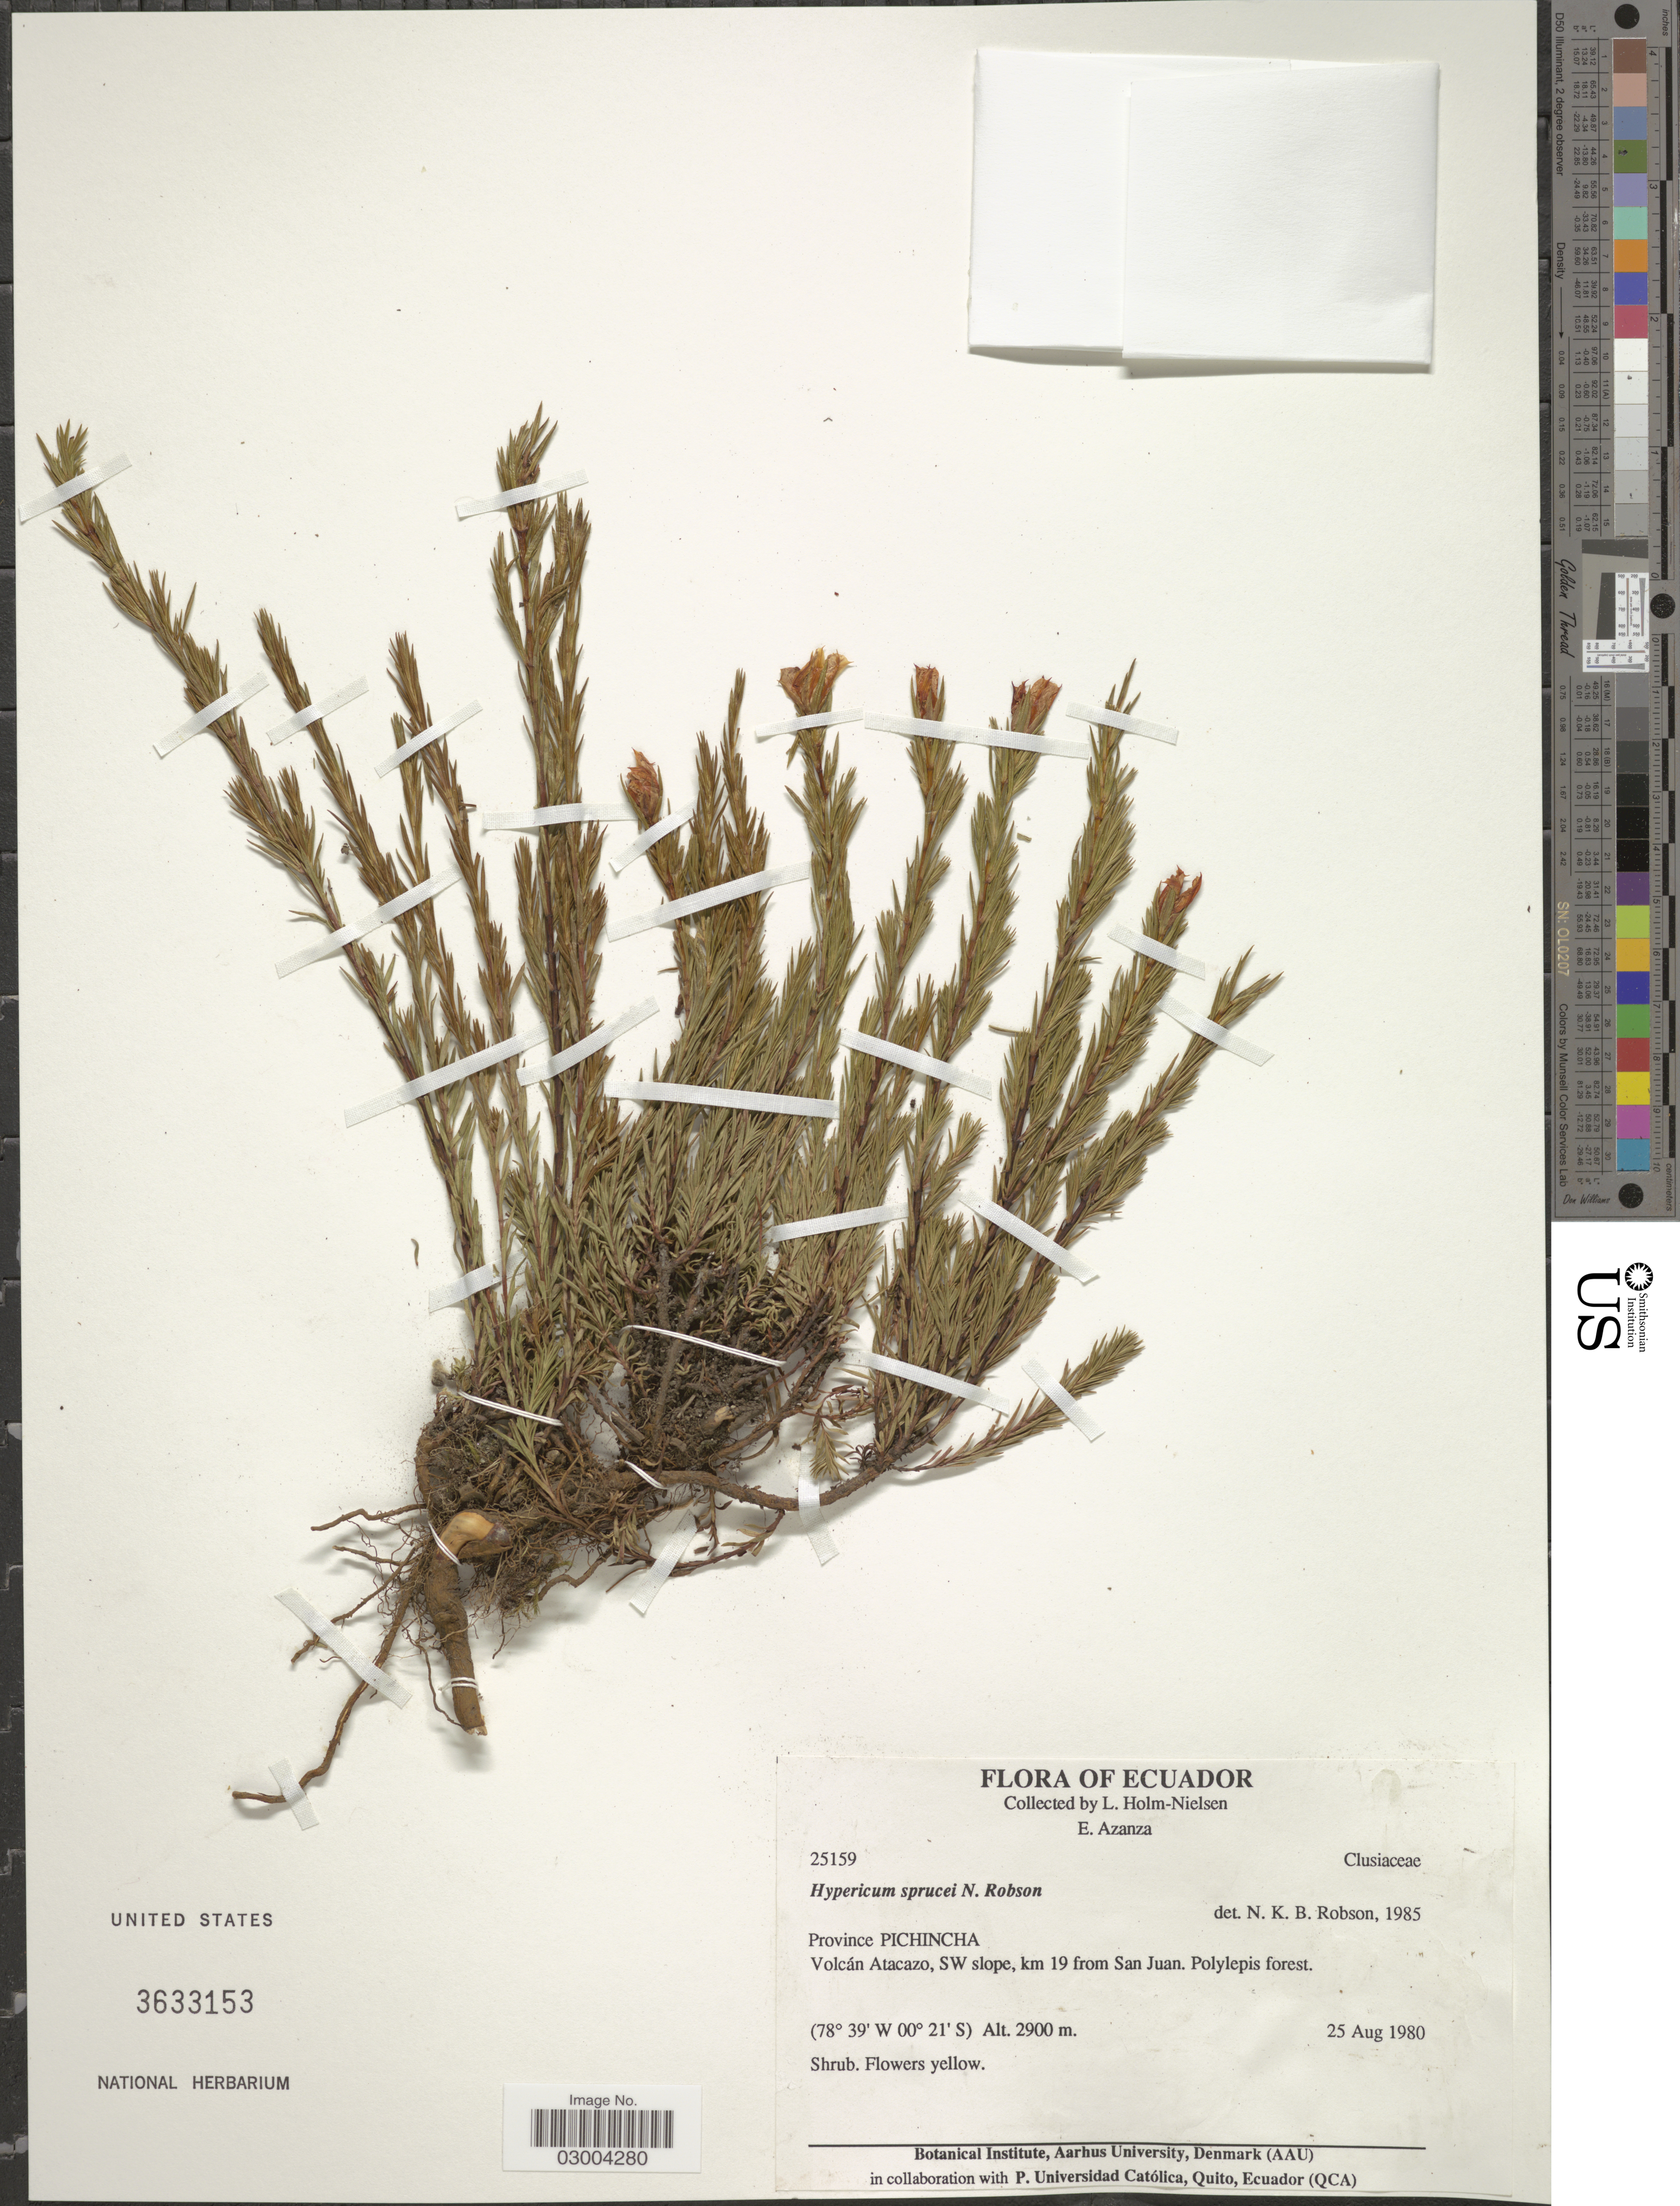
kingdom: Plantae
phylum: Tracheophyta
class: Magnoliopsida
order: Malpighiales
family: Hypericaceae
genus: Hypericum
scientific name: Hypericum sprucei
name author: N. Robson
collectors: L. Holm-Nielsen & E. Azanza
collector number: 25159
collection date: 1980-08-25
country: Ecuador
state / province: Pichincha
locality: Province Pichincha. Volcán Atacazo, SW slope, km 19 from San Juan.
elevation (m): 2900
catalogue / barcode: US 3633153